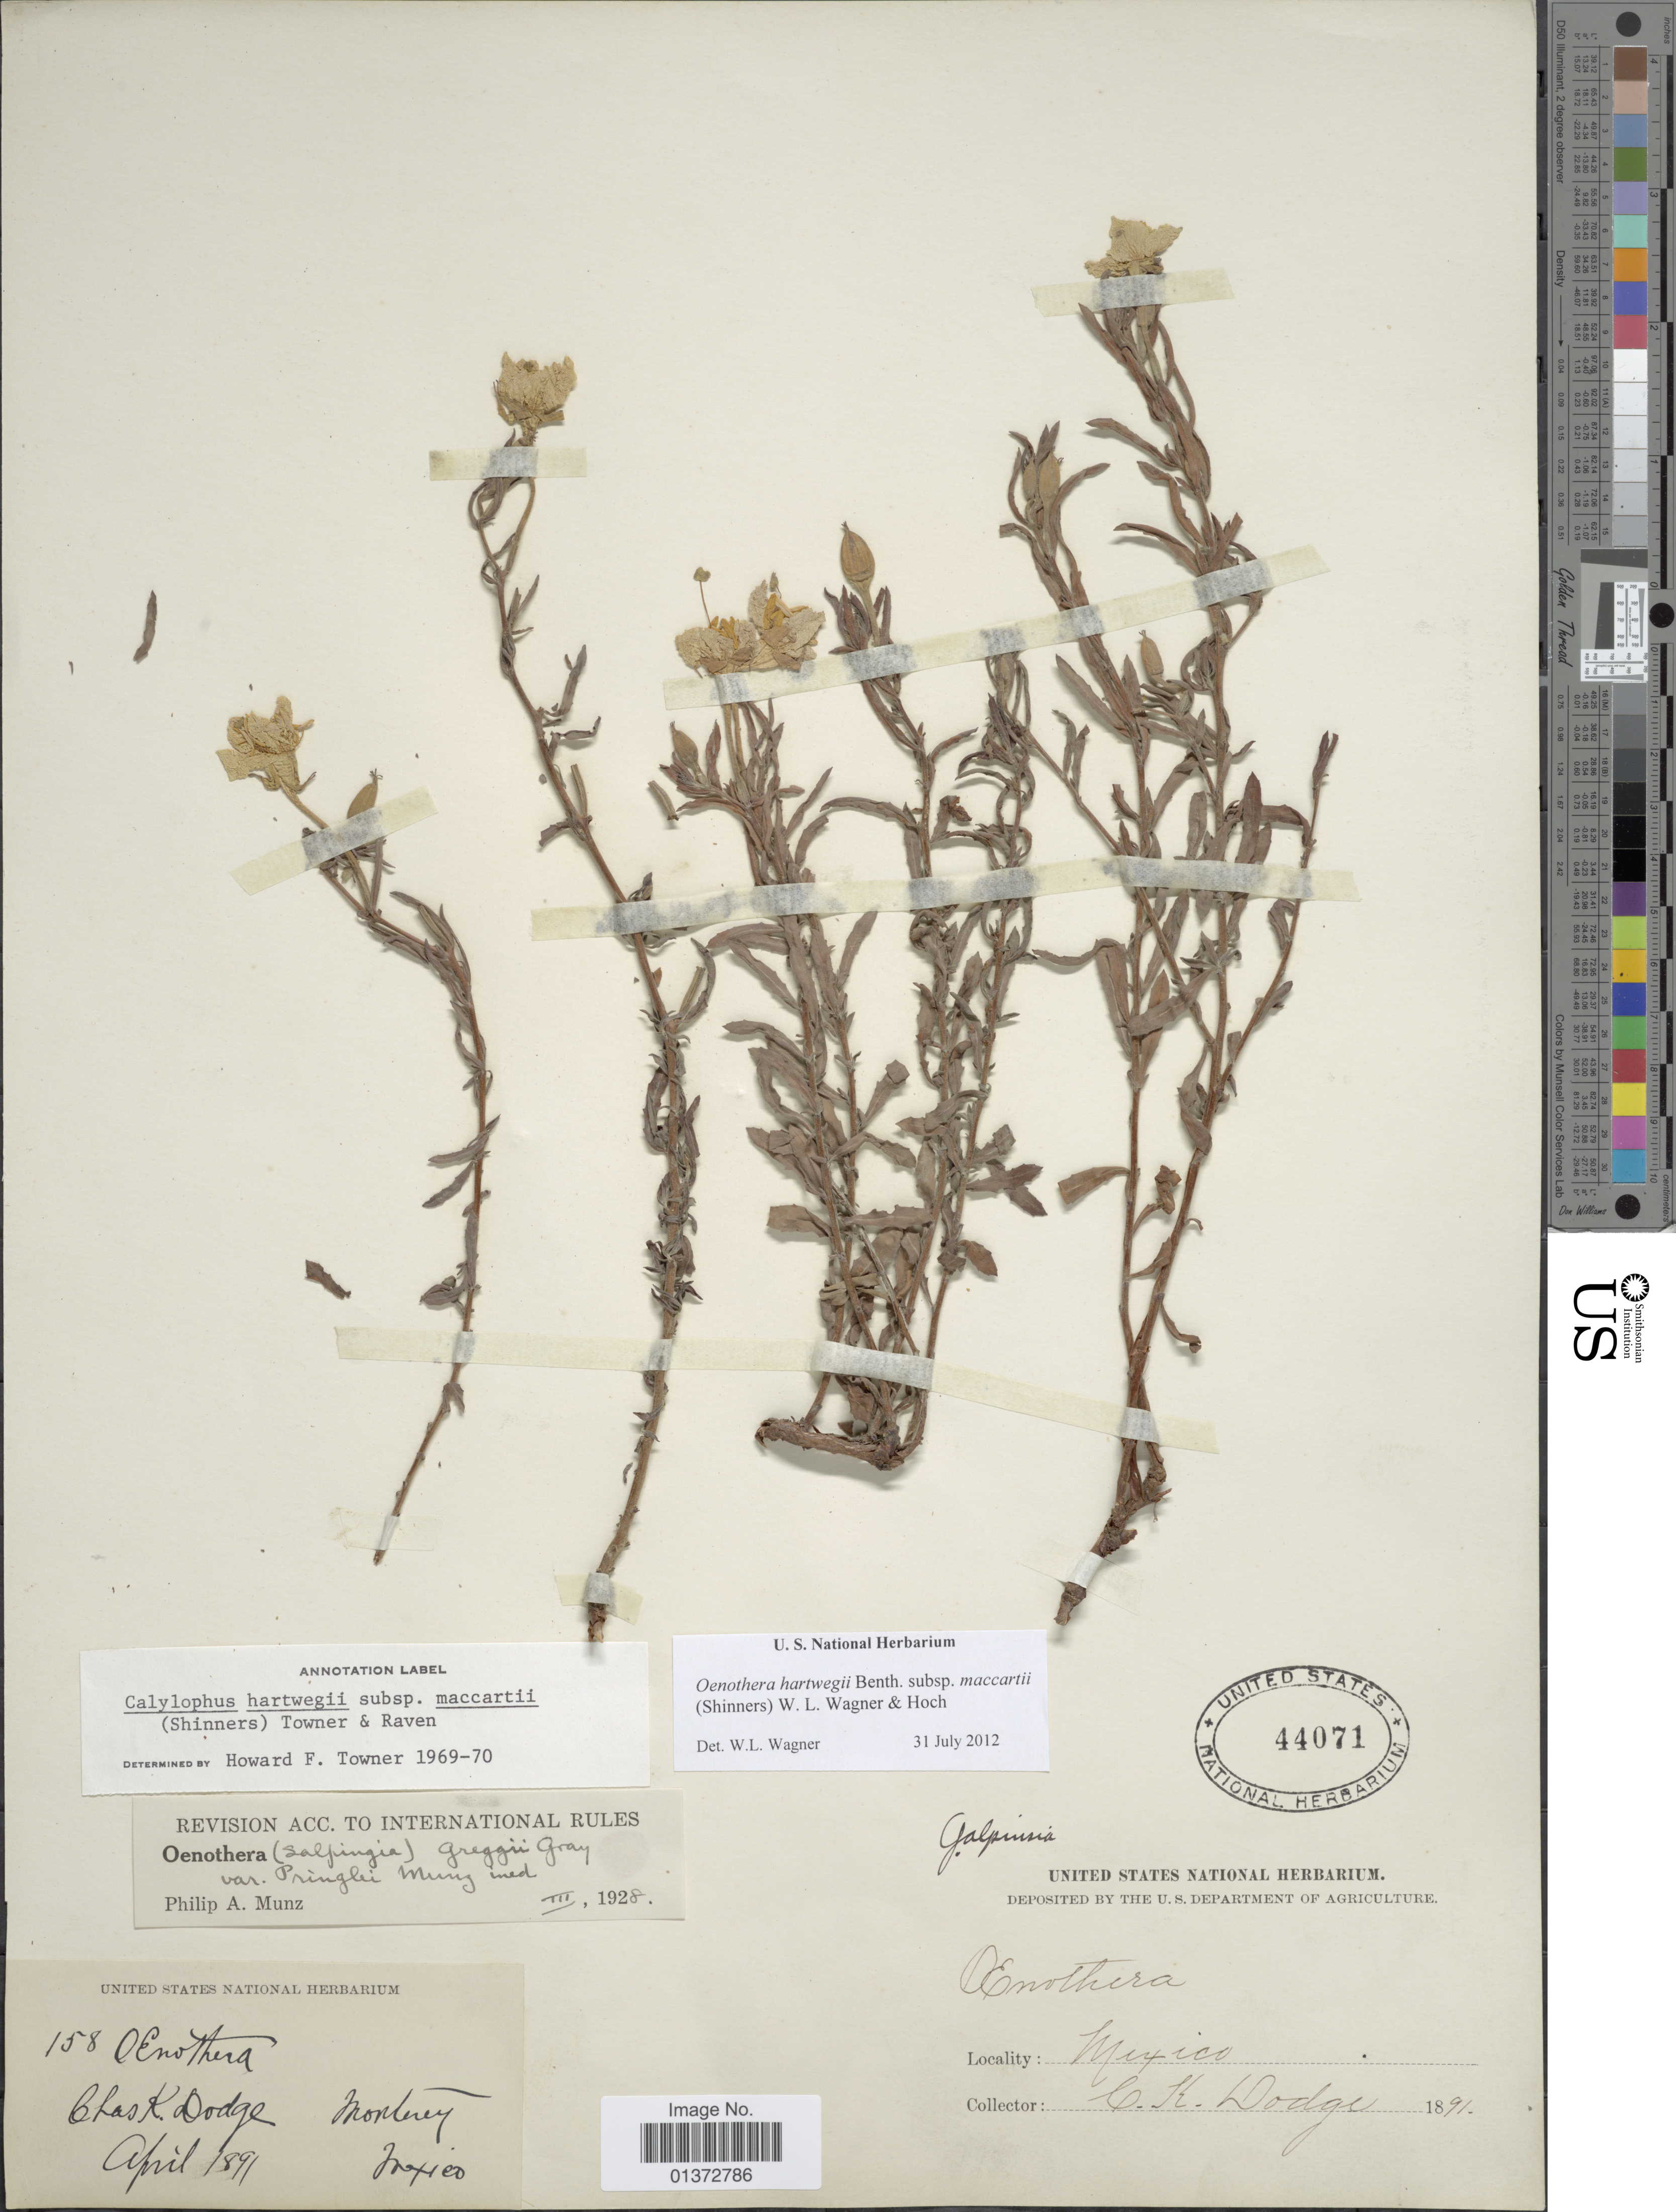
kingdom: Plantae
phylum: Tracheophyta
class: Magnoliopsida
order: Myrtales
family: Onagraceae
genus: Oenothera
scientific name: Oenothera hartwegii subsp. maccartii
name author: (Shinners) W.L. Wagner & Hoch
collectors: C. K. Dodge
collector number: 158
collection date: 1891-04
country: Mexico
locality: Monterey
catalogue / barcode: US 44071